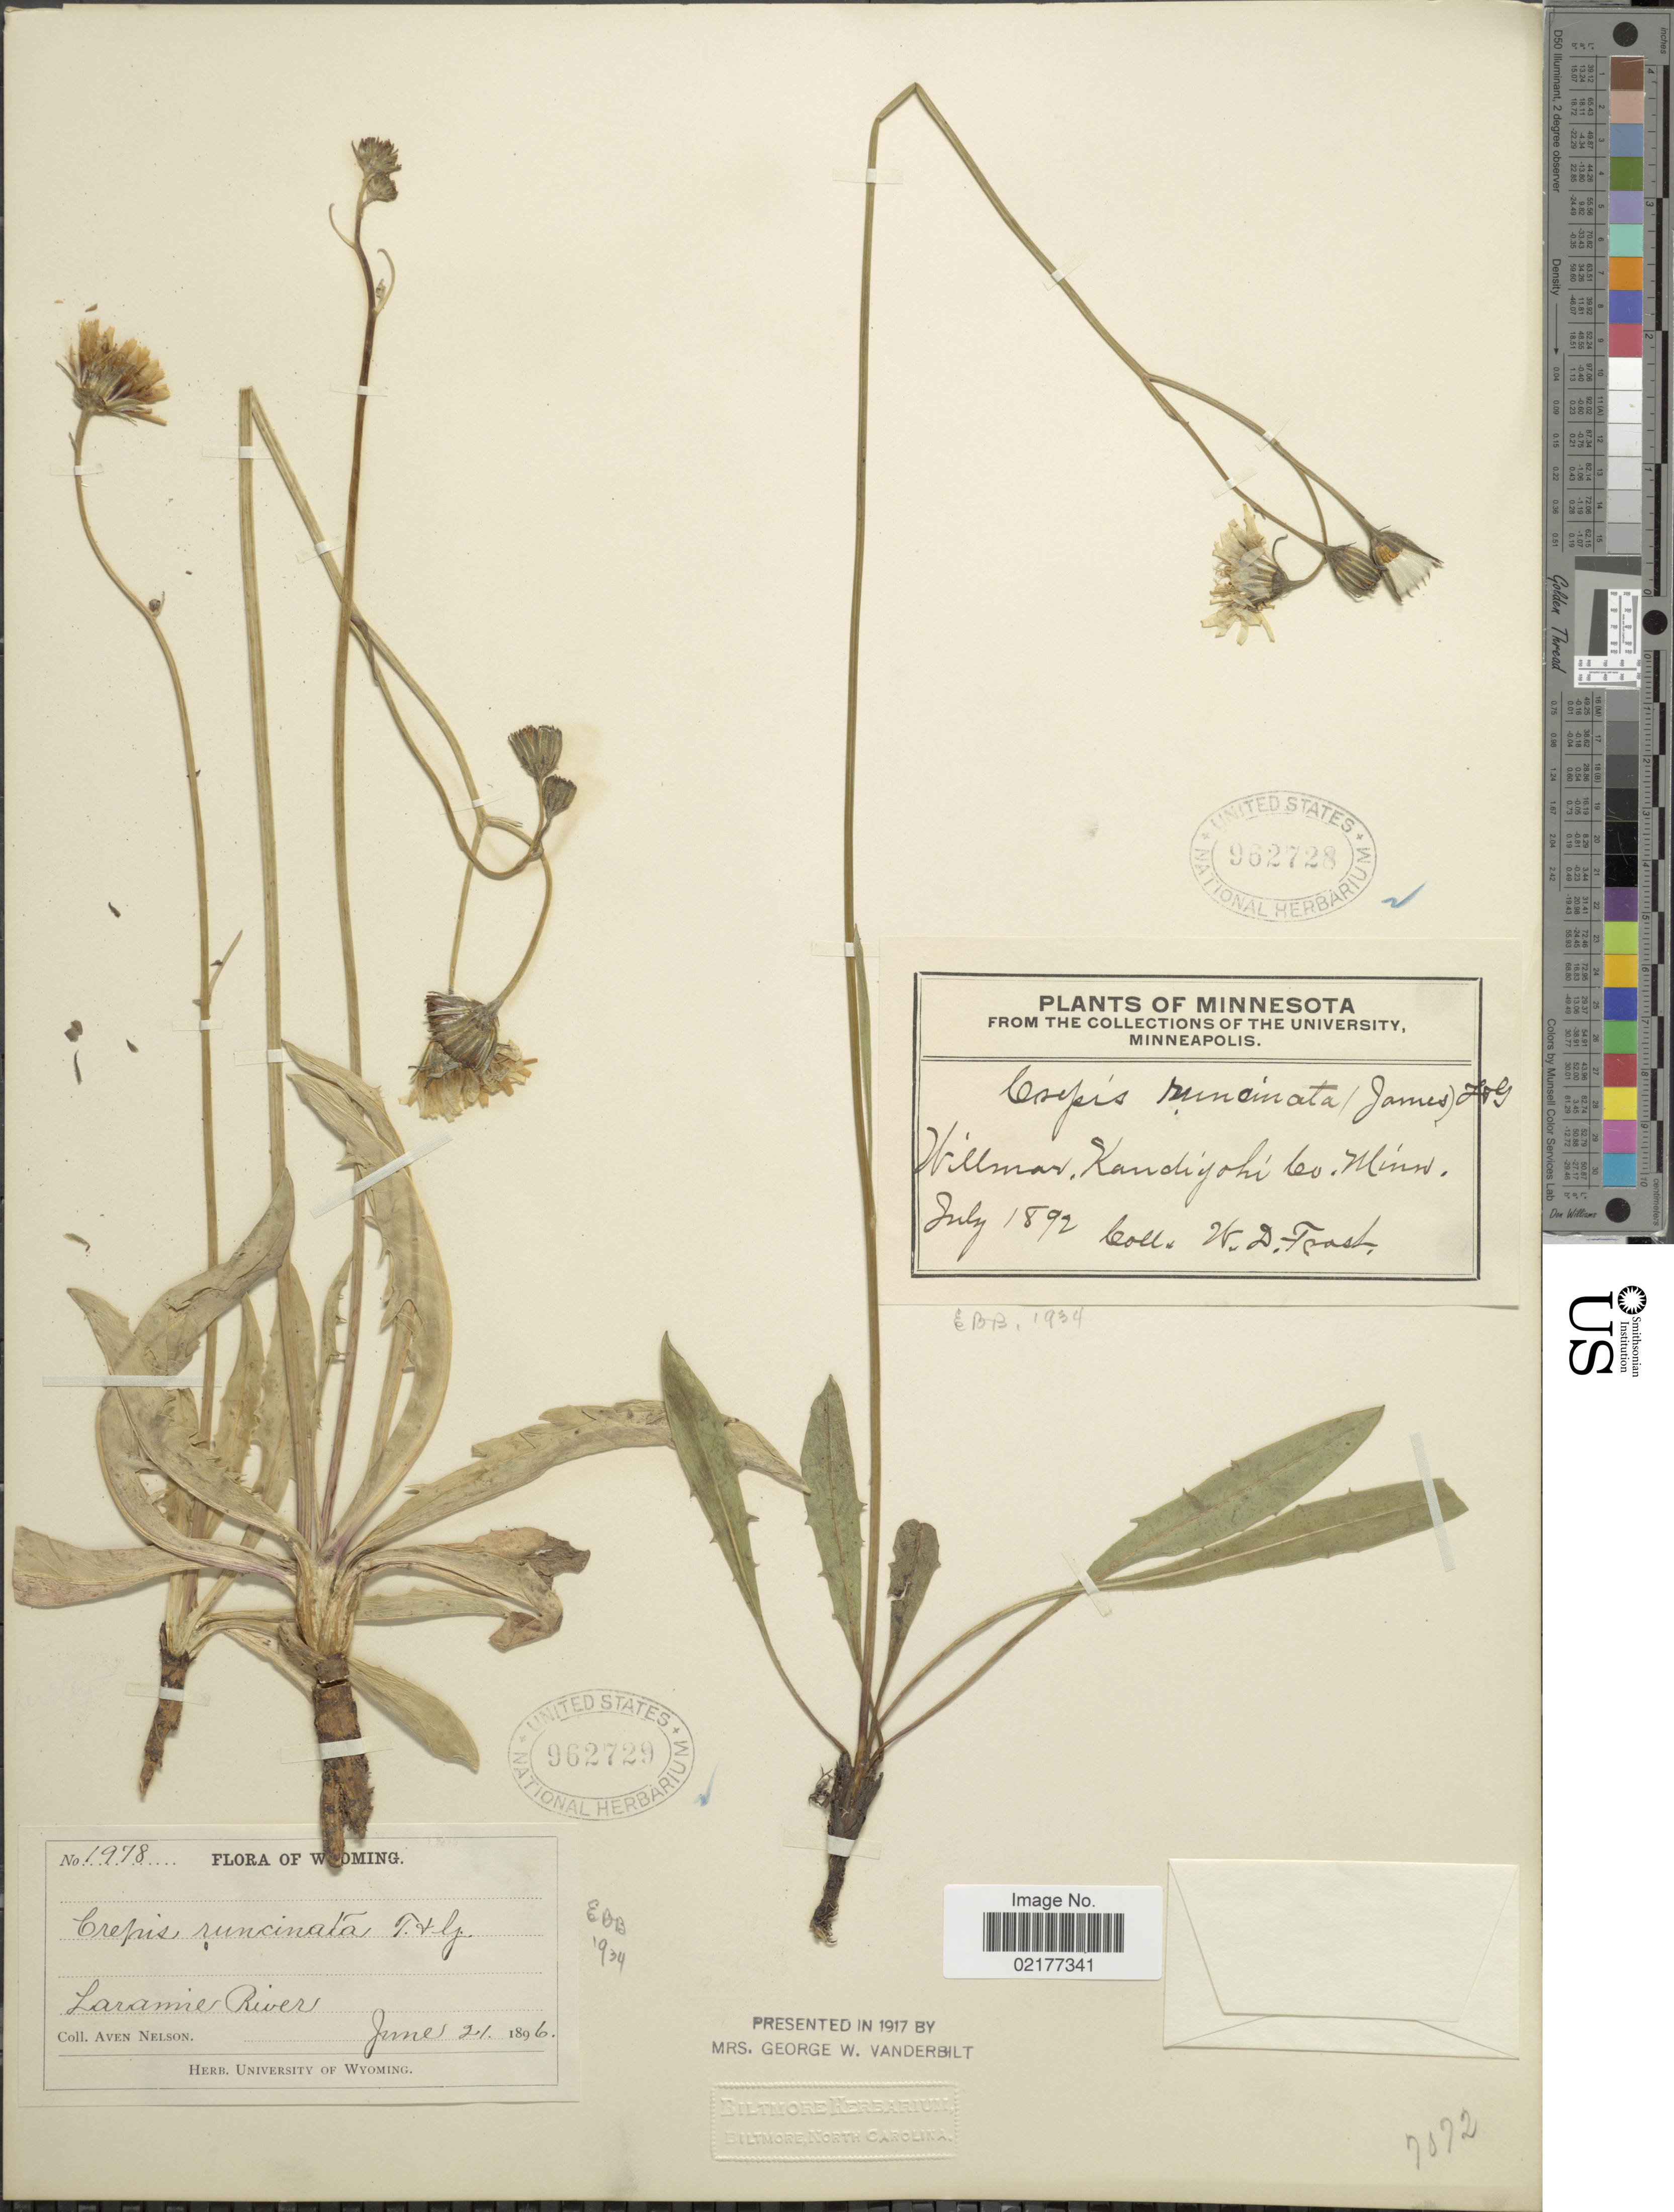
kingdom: Plantae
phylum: Tracheophyta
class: Magnoliopsida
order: Asterales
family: Asteraceae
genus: Crepis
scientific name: Crepis runcinata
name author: Torr. & A. Gray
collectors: A. Nelson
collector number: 1978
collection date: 1896-06-21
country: United States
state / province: Wyoming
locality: Laramie River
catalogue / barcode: US 962729-2